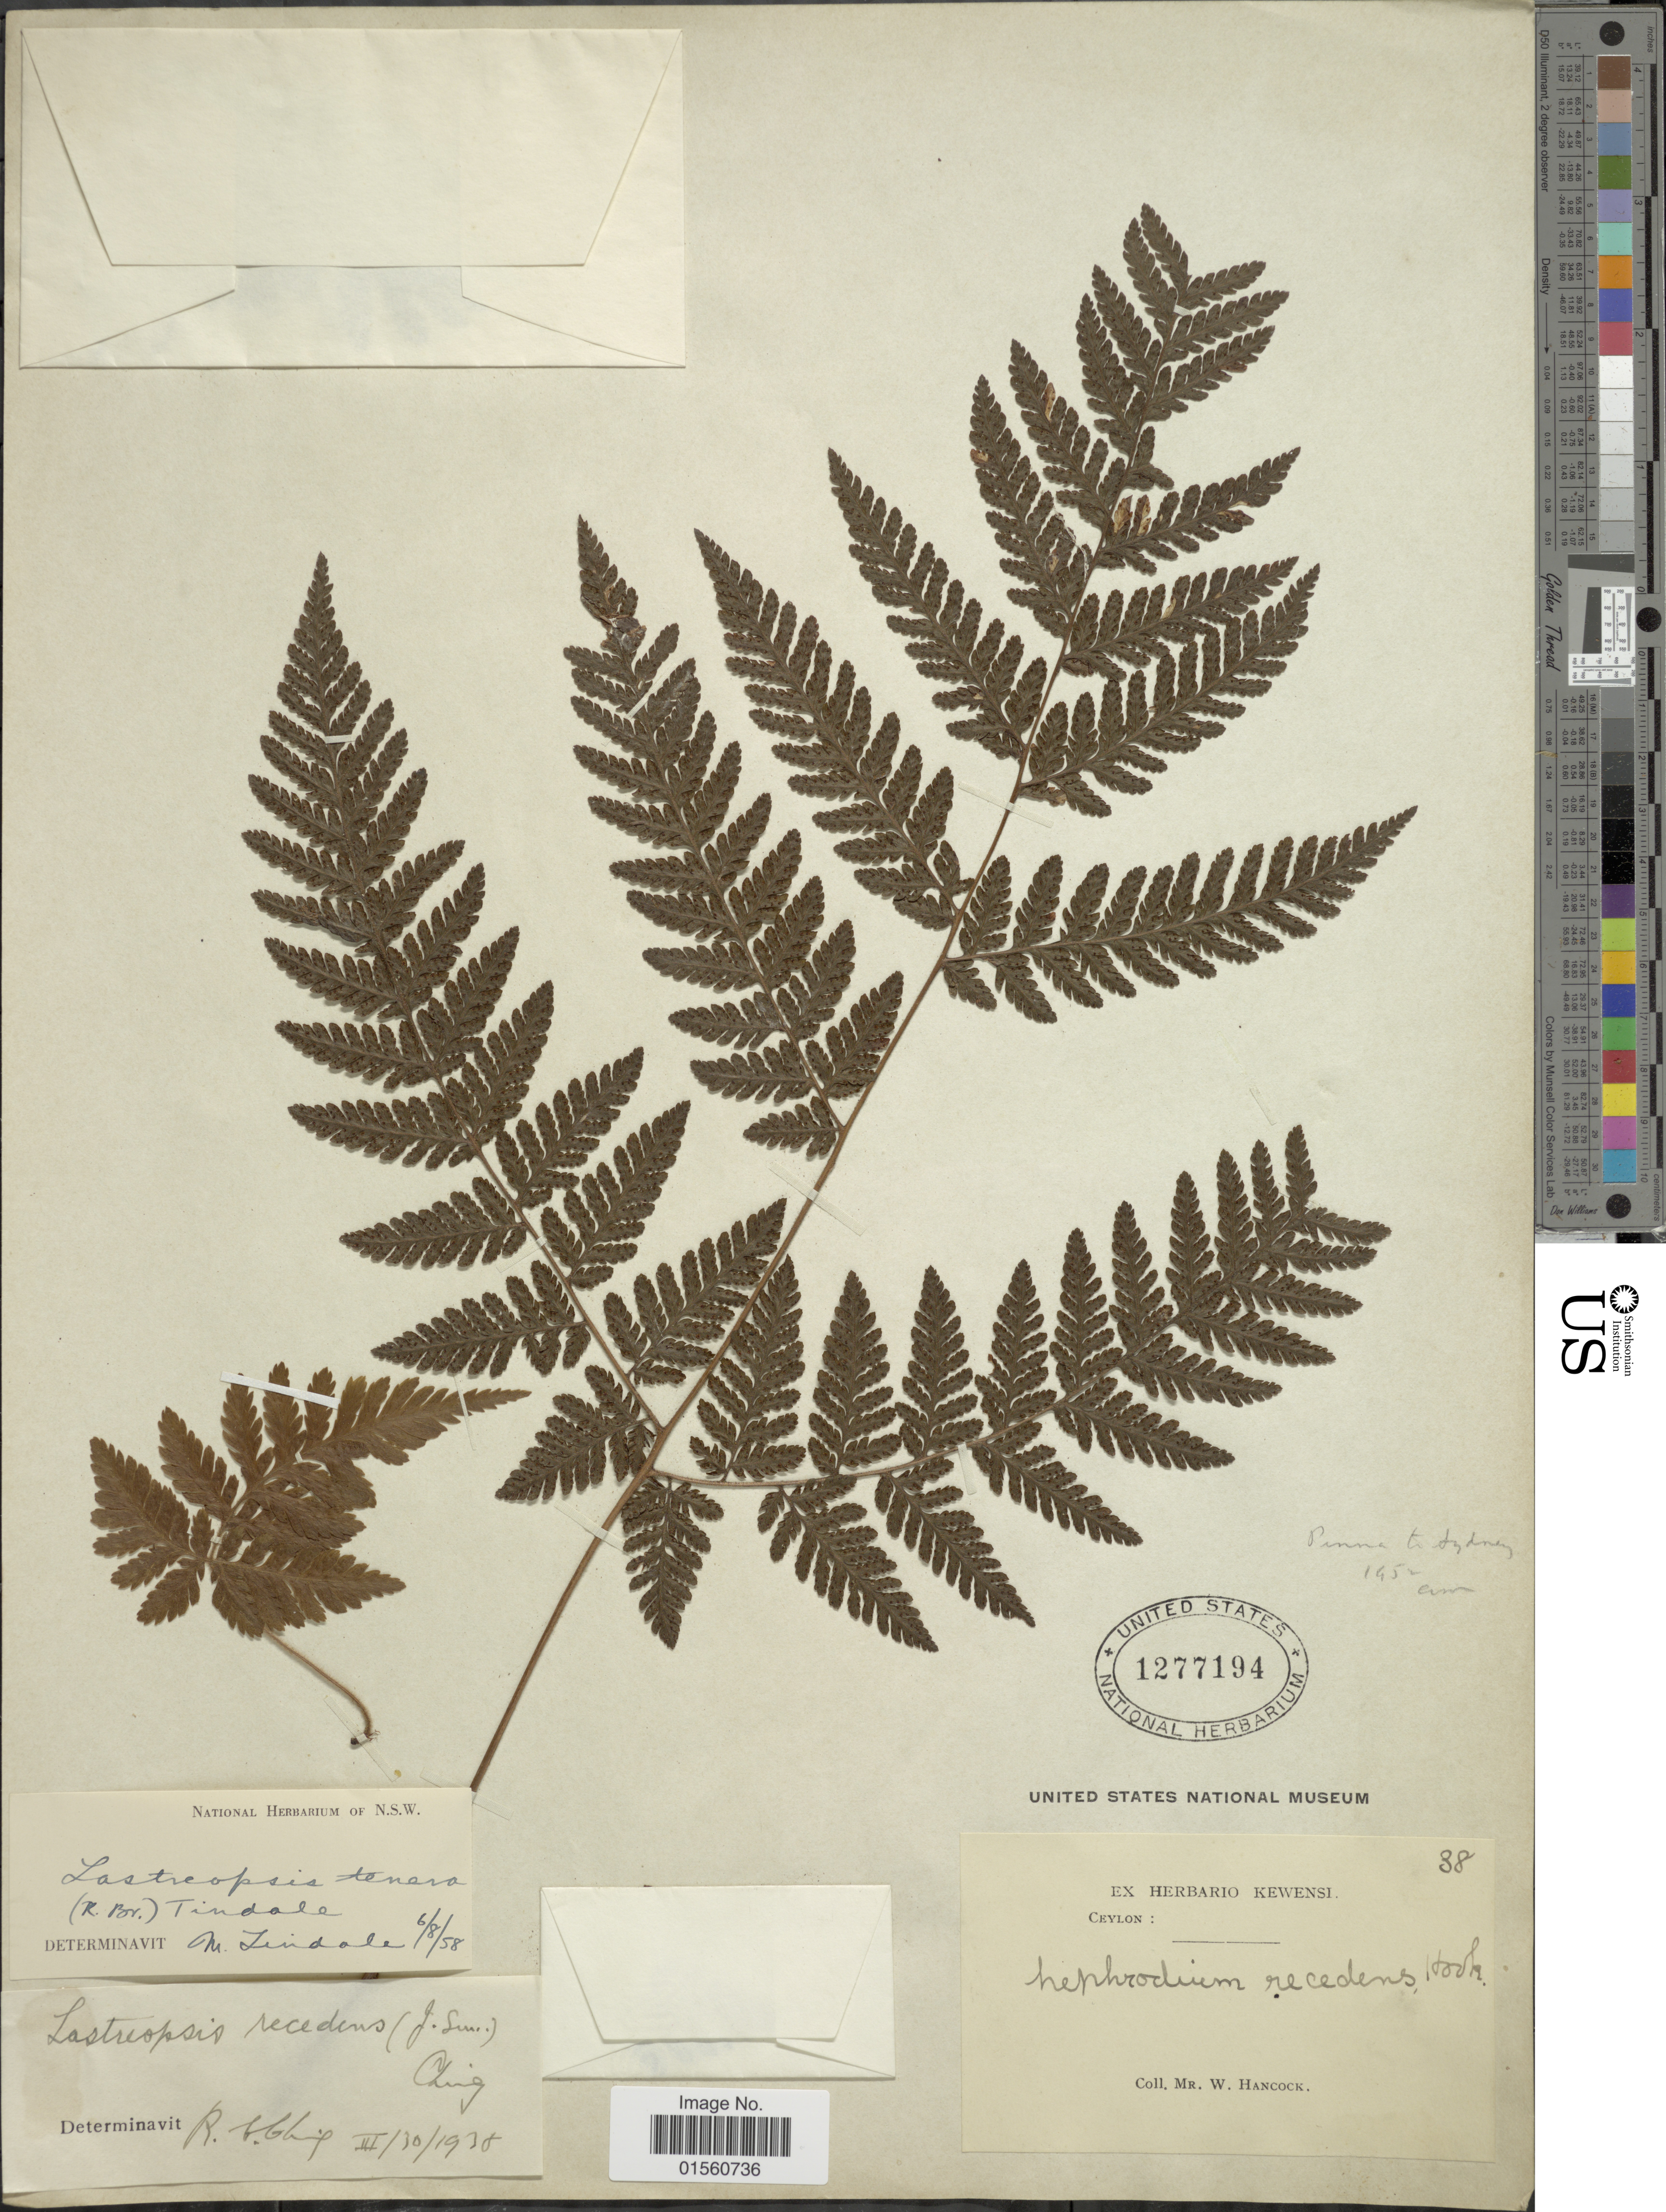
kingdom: Plantae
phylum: Tracheophyta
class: Polypodiopsida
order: Polypodiales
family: Dryopteridaceae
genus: Lastreopsis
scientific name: Lastreopsis tenera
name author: (R. Br.) Tindale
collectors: W. Hancock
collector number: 38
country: Sri Lanka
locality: Ceylon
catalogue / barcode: US 1277194